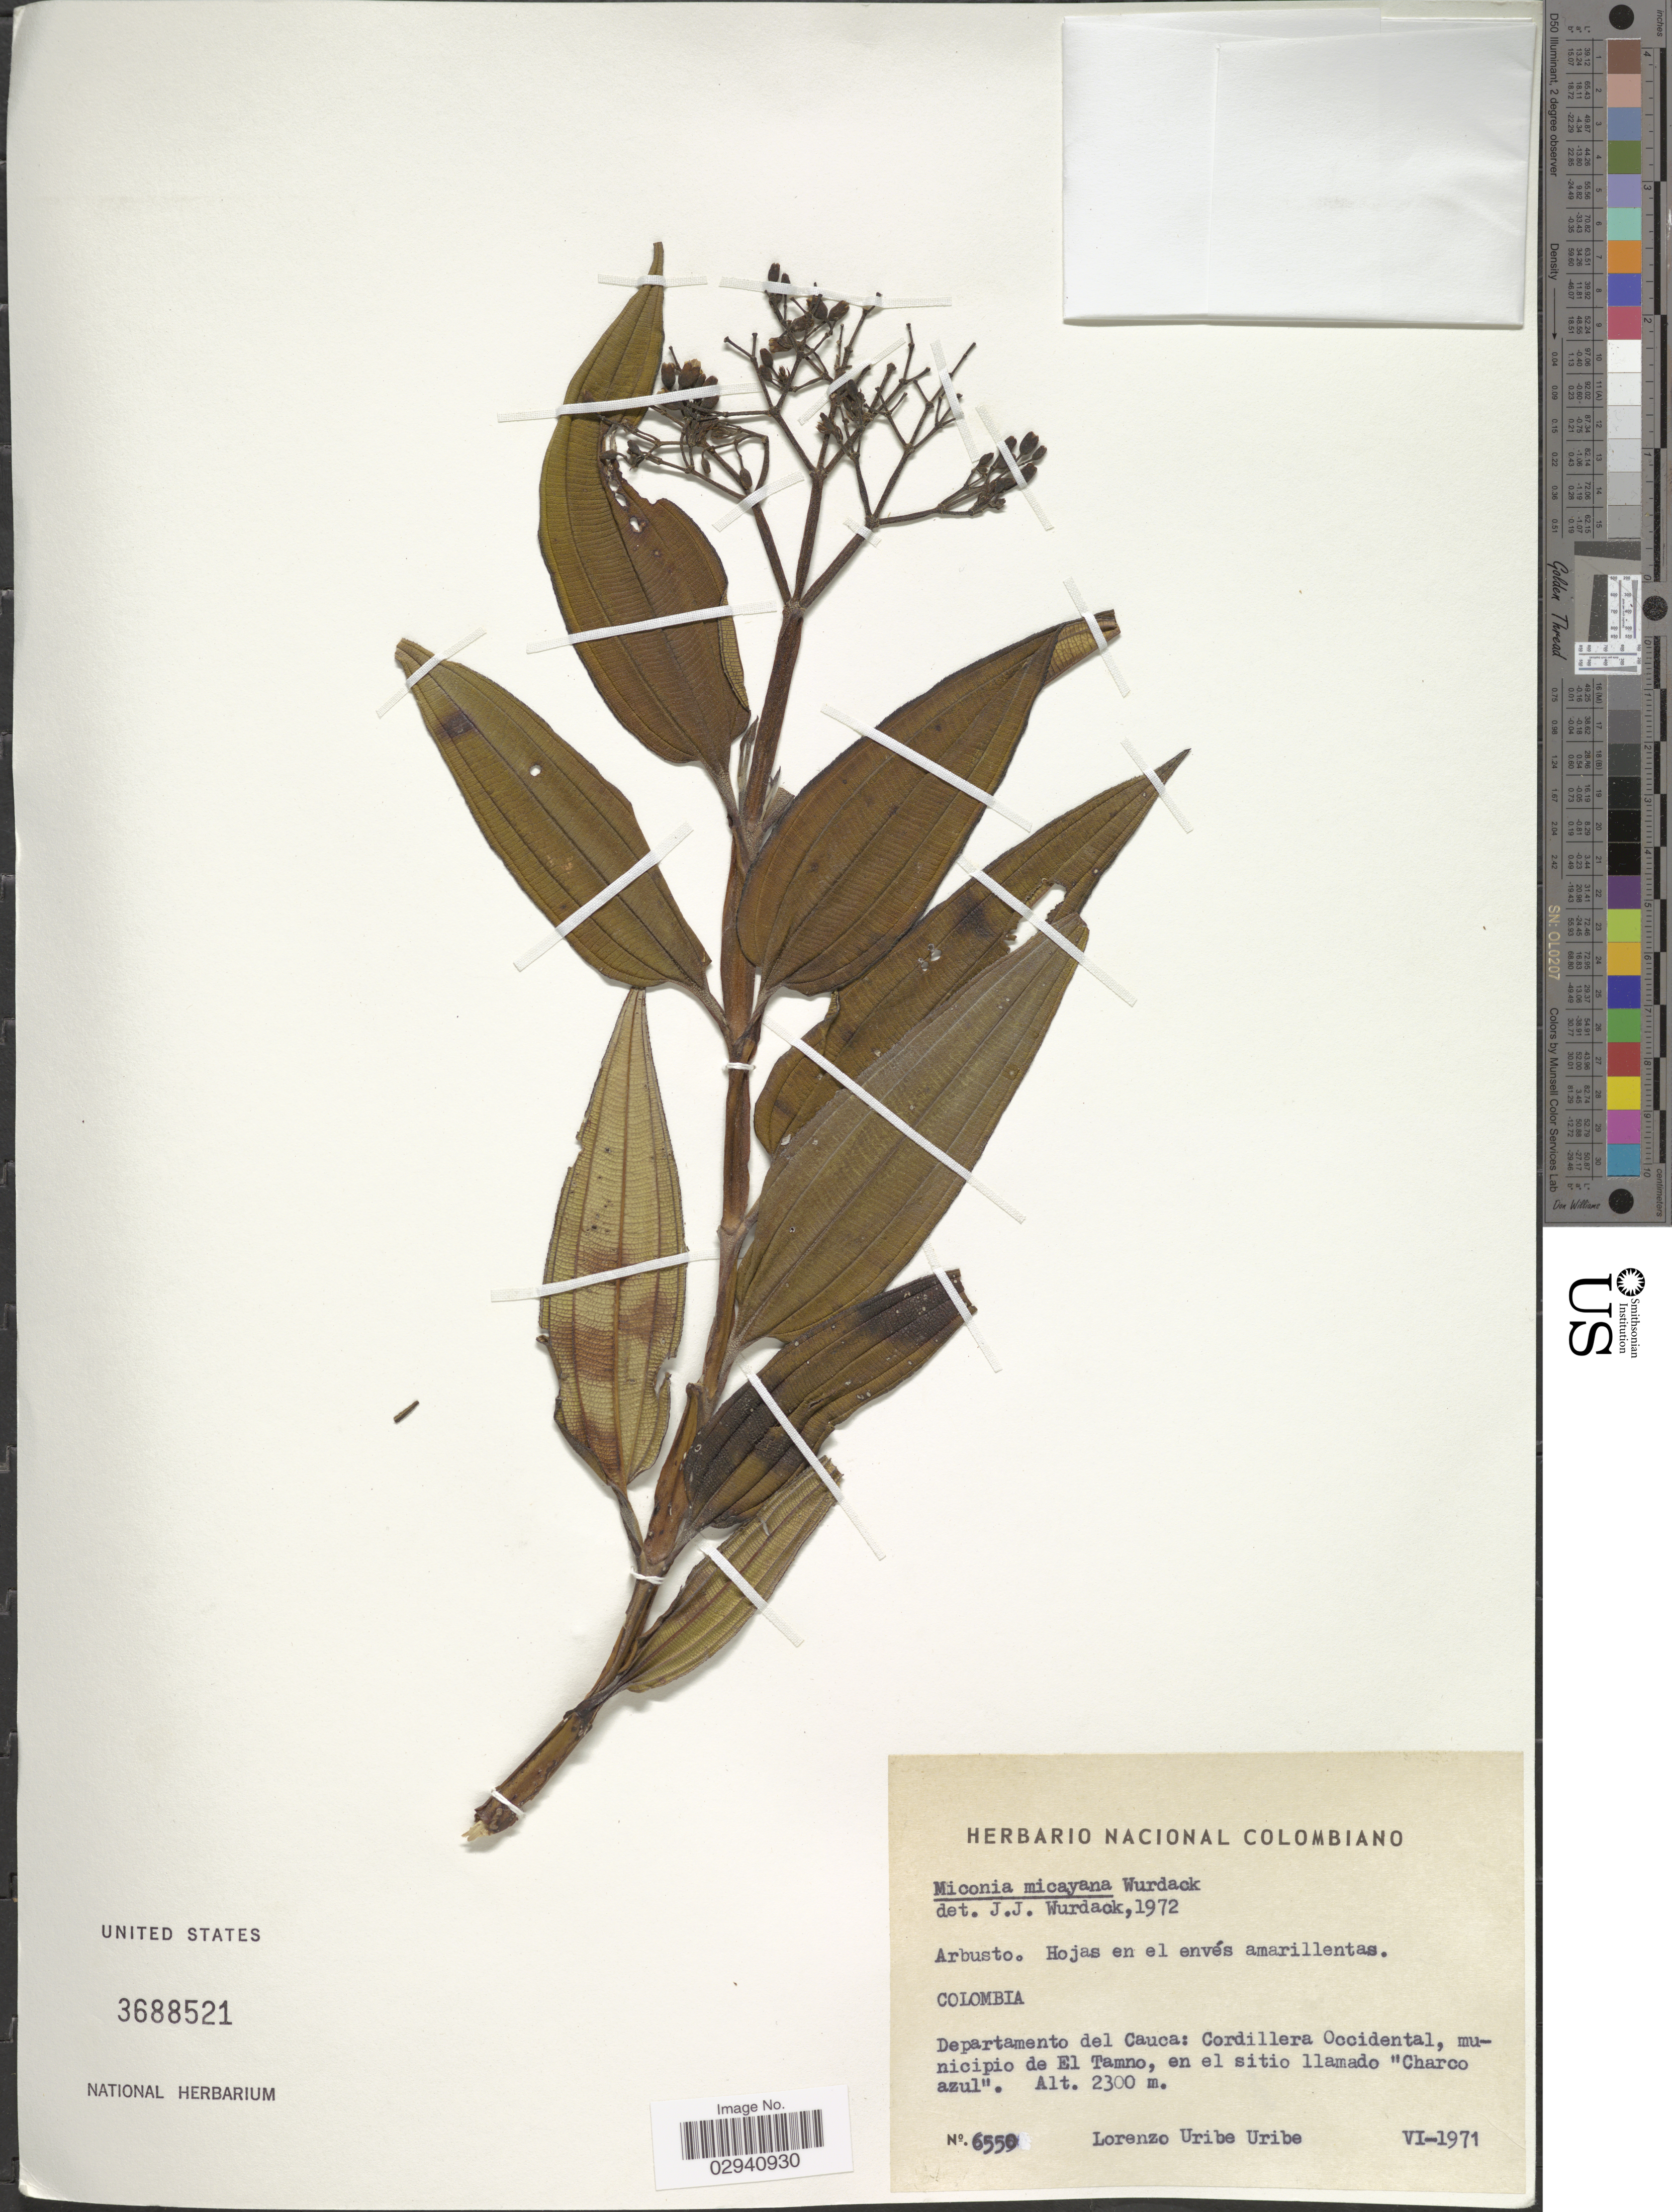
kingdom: Plantae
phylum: Tracheophyta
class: Magnoliopsida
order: Myrtales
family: Melastomataceae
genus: Miconia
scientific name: Miconia micayana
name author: Wurdack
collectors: L. Uribe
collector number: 6550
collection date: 1971-06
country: Colombia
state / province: Cauca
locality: Departamento del Cauca: Cordillera Occidental, municipio de El Tamno, en el sitio llamado "Charco azul".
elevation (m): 2300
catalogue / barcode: US 3688521